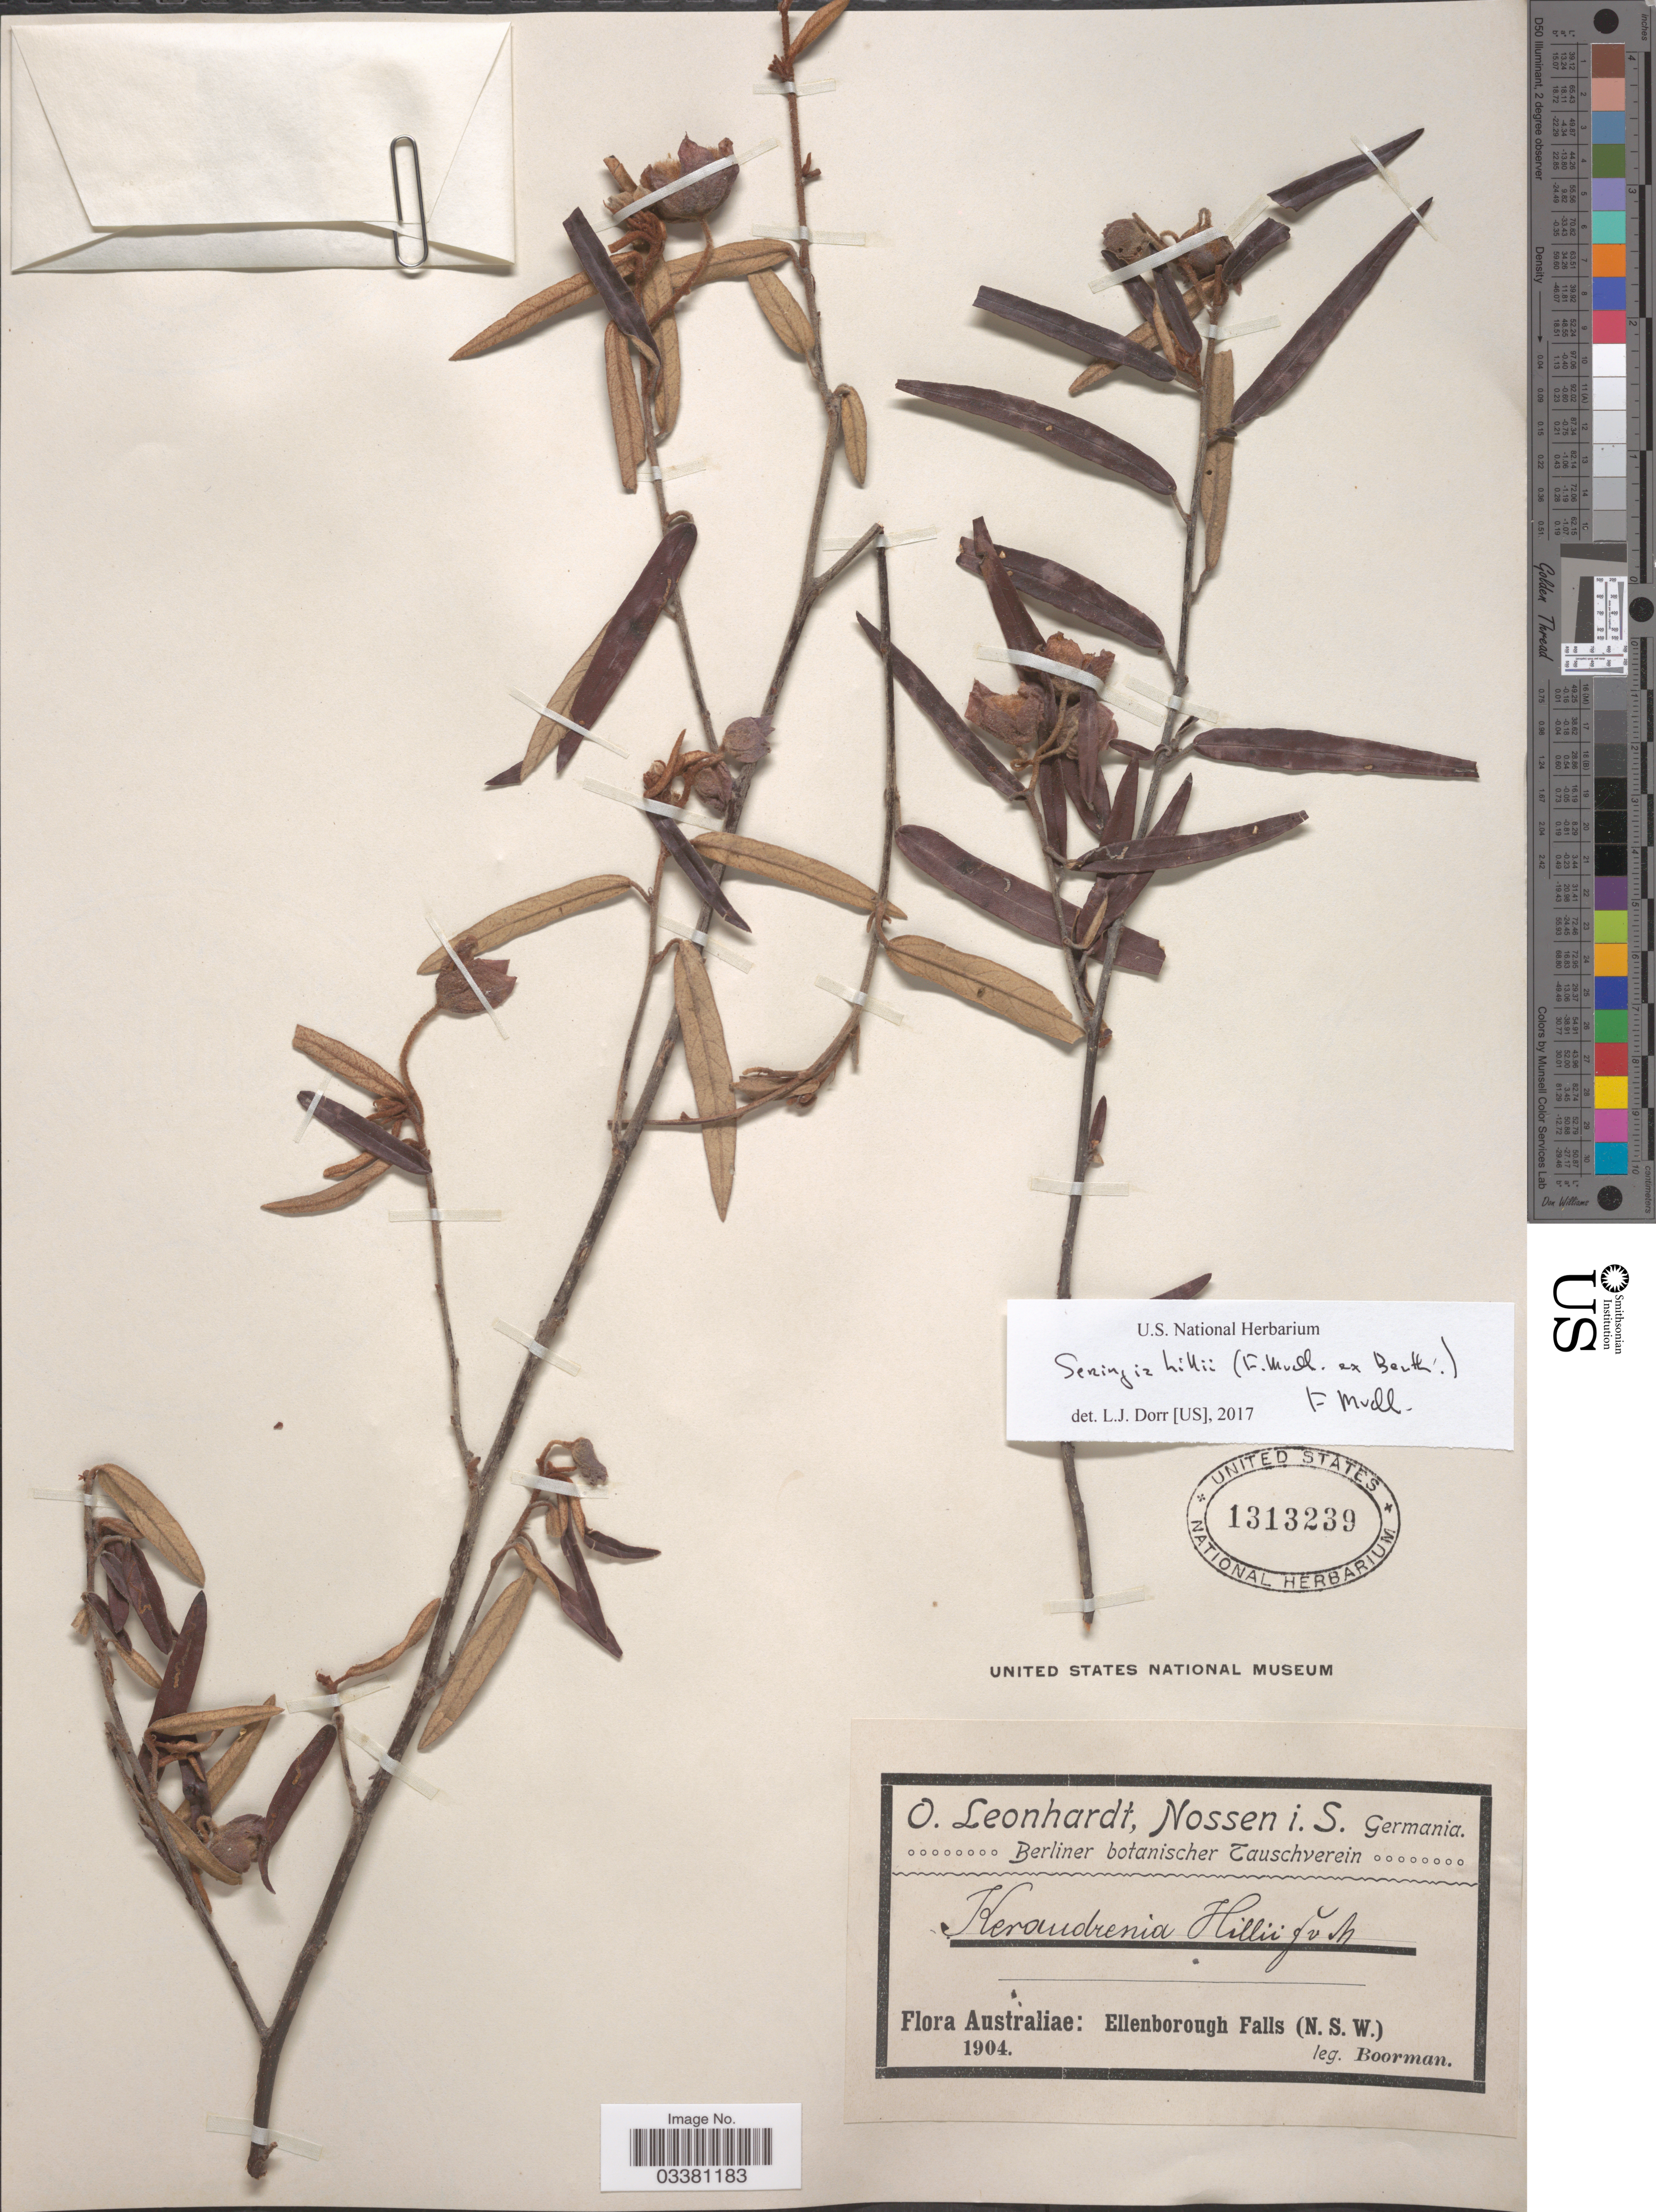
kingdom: Plantae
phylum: Tracheophyta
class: Magnoliopsida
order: Malvales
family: Malvaceae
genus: Seringia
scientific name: Seringia hillii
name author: F. Muell.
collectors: -. Boorman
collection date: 1904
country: Australia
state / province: New South Wales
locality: Australiae: Ellenborough Falls.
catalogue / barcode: US 1313239